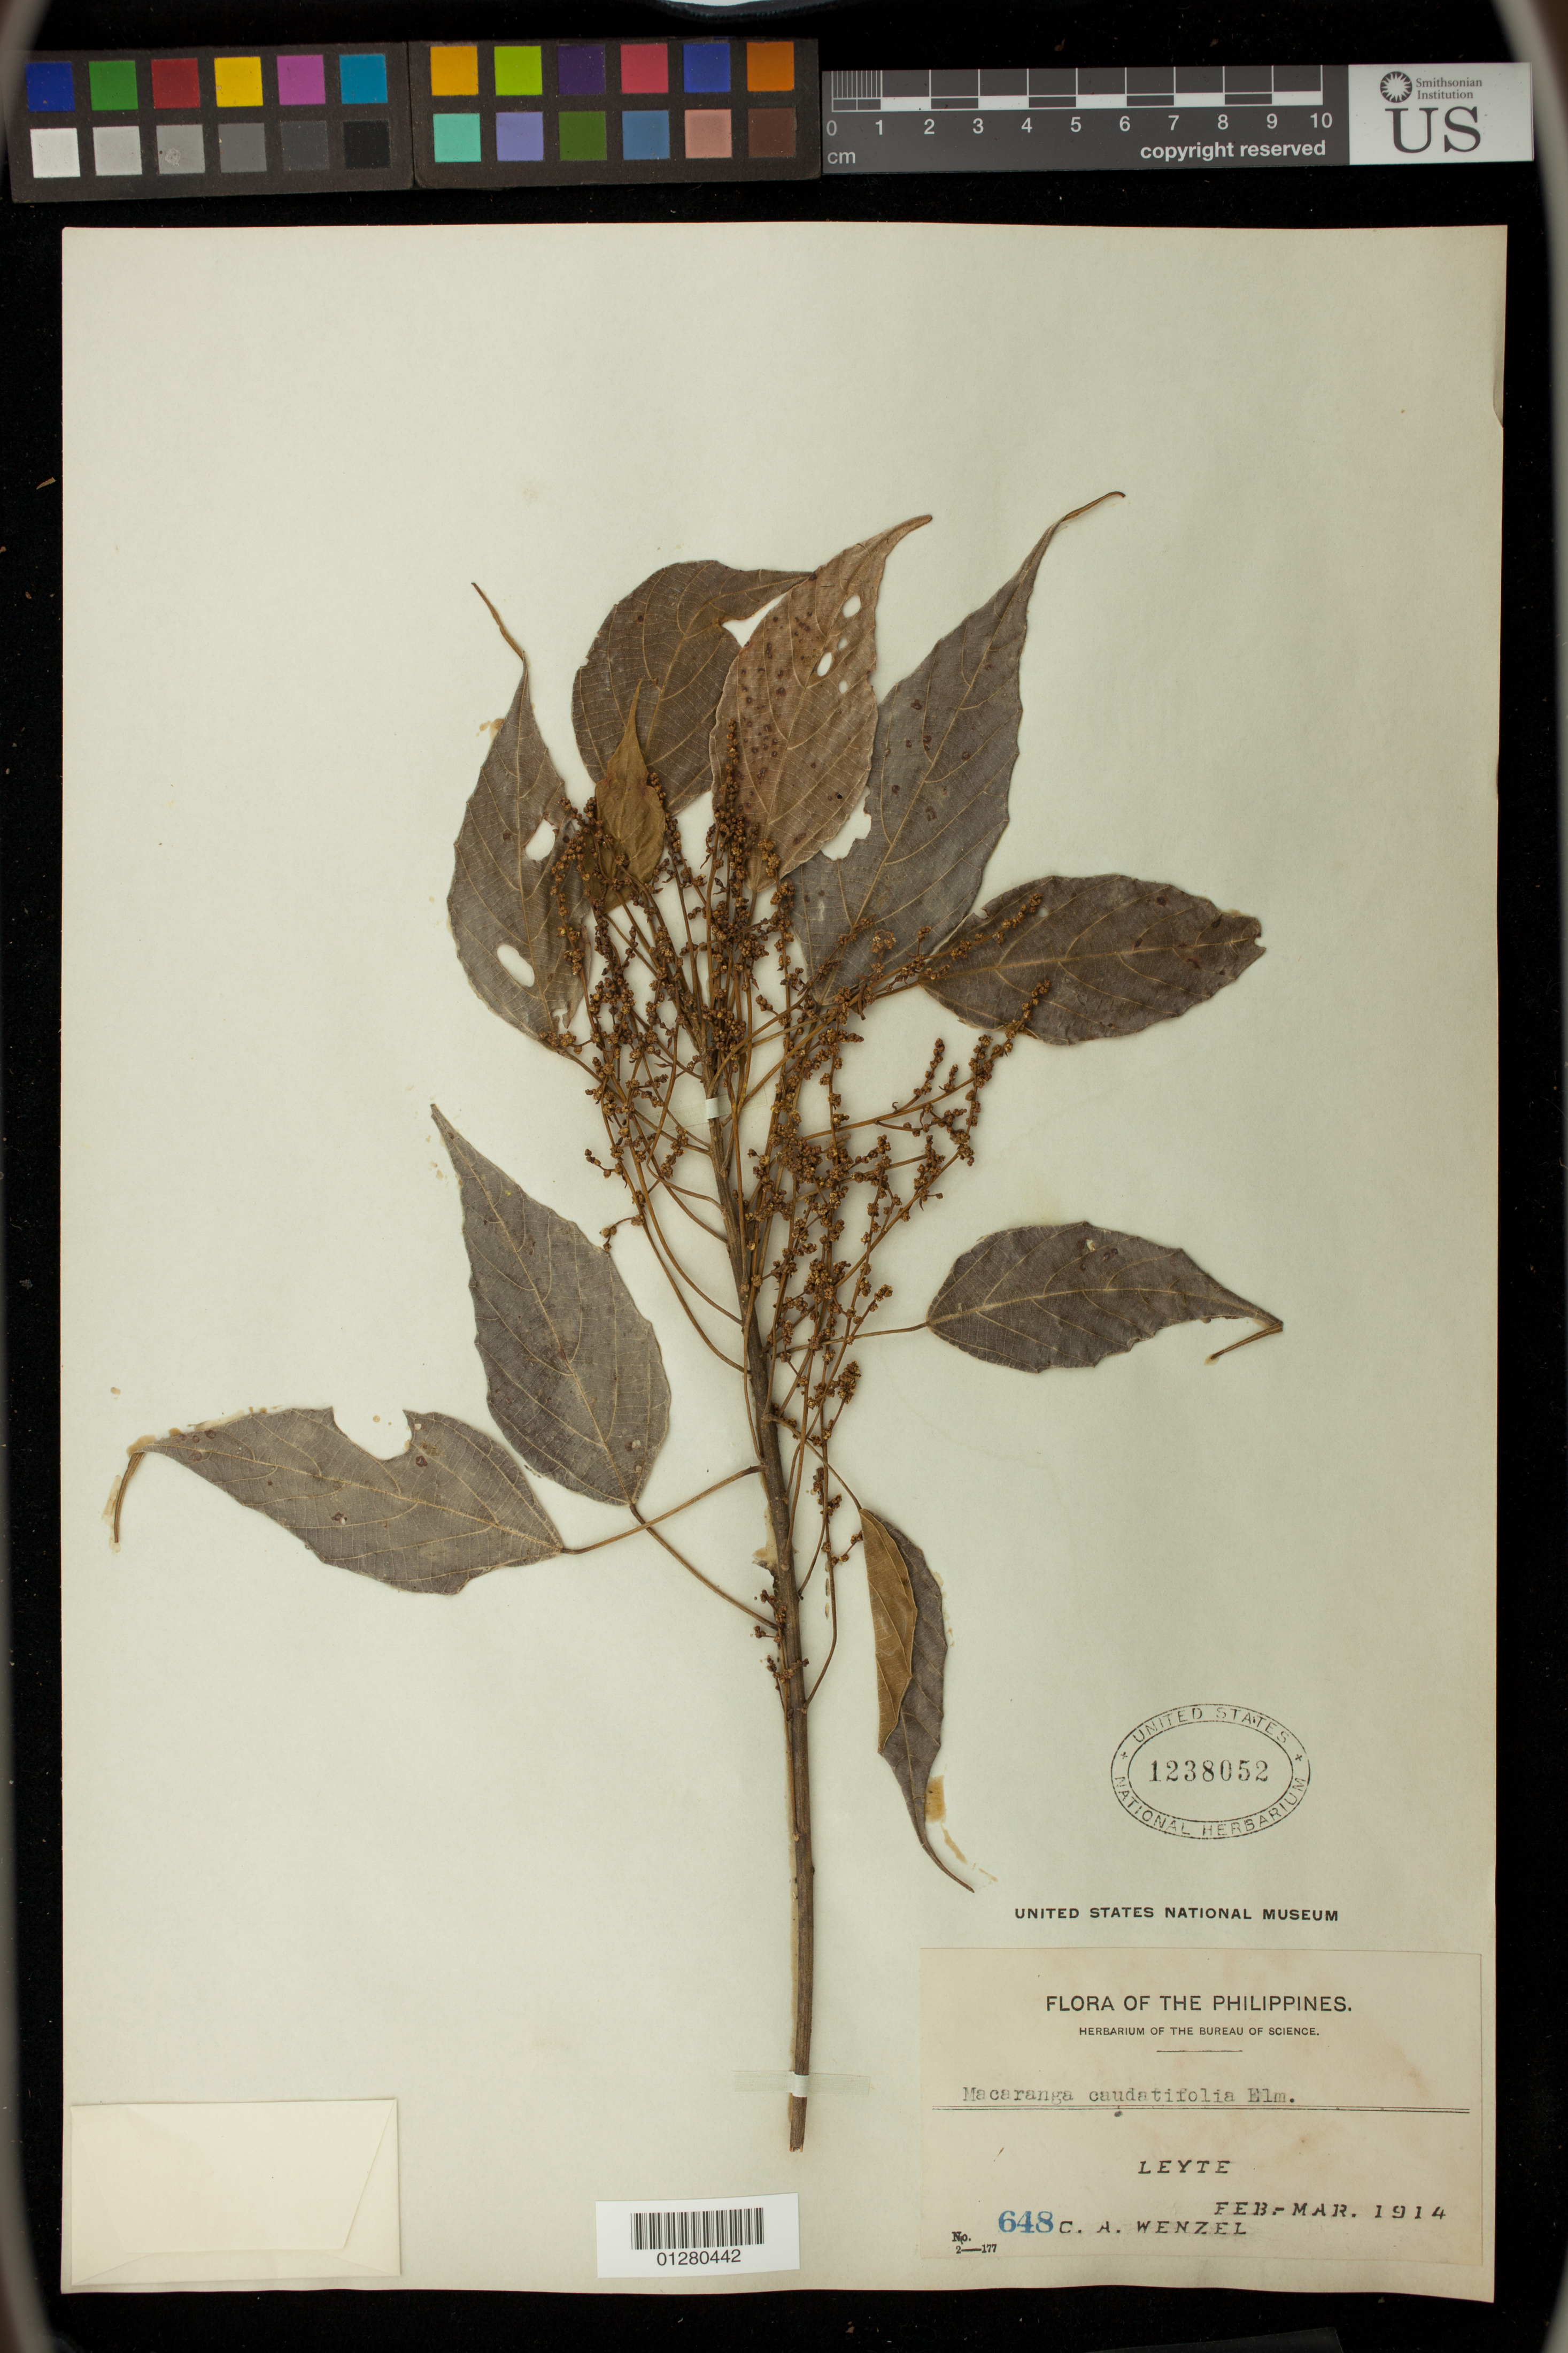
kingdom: Plantae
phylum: Tracheophyta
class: Magnoliopsida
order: Malpighiales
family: Euphorbiaceae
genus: Macaranga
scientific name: Macaranga cumingii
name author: Müll. Arg.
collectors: C. Wenzel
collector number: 648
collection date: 1914-02/1914-03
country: Philippines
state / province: Eastern Visayas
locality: Leyte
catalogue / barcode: US 1238052